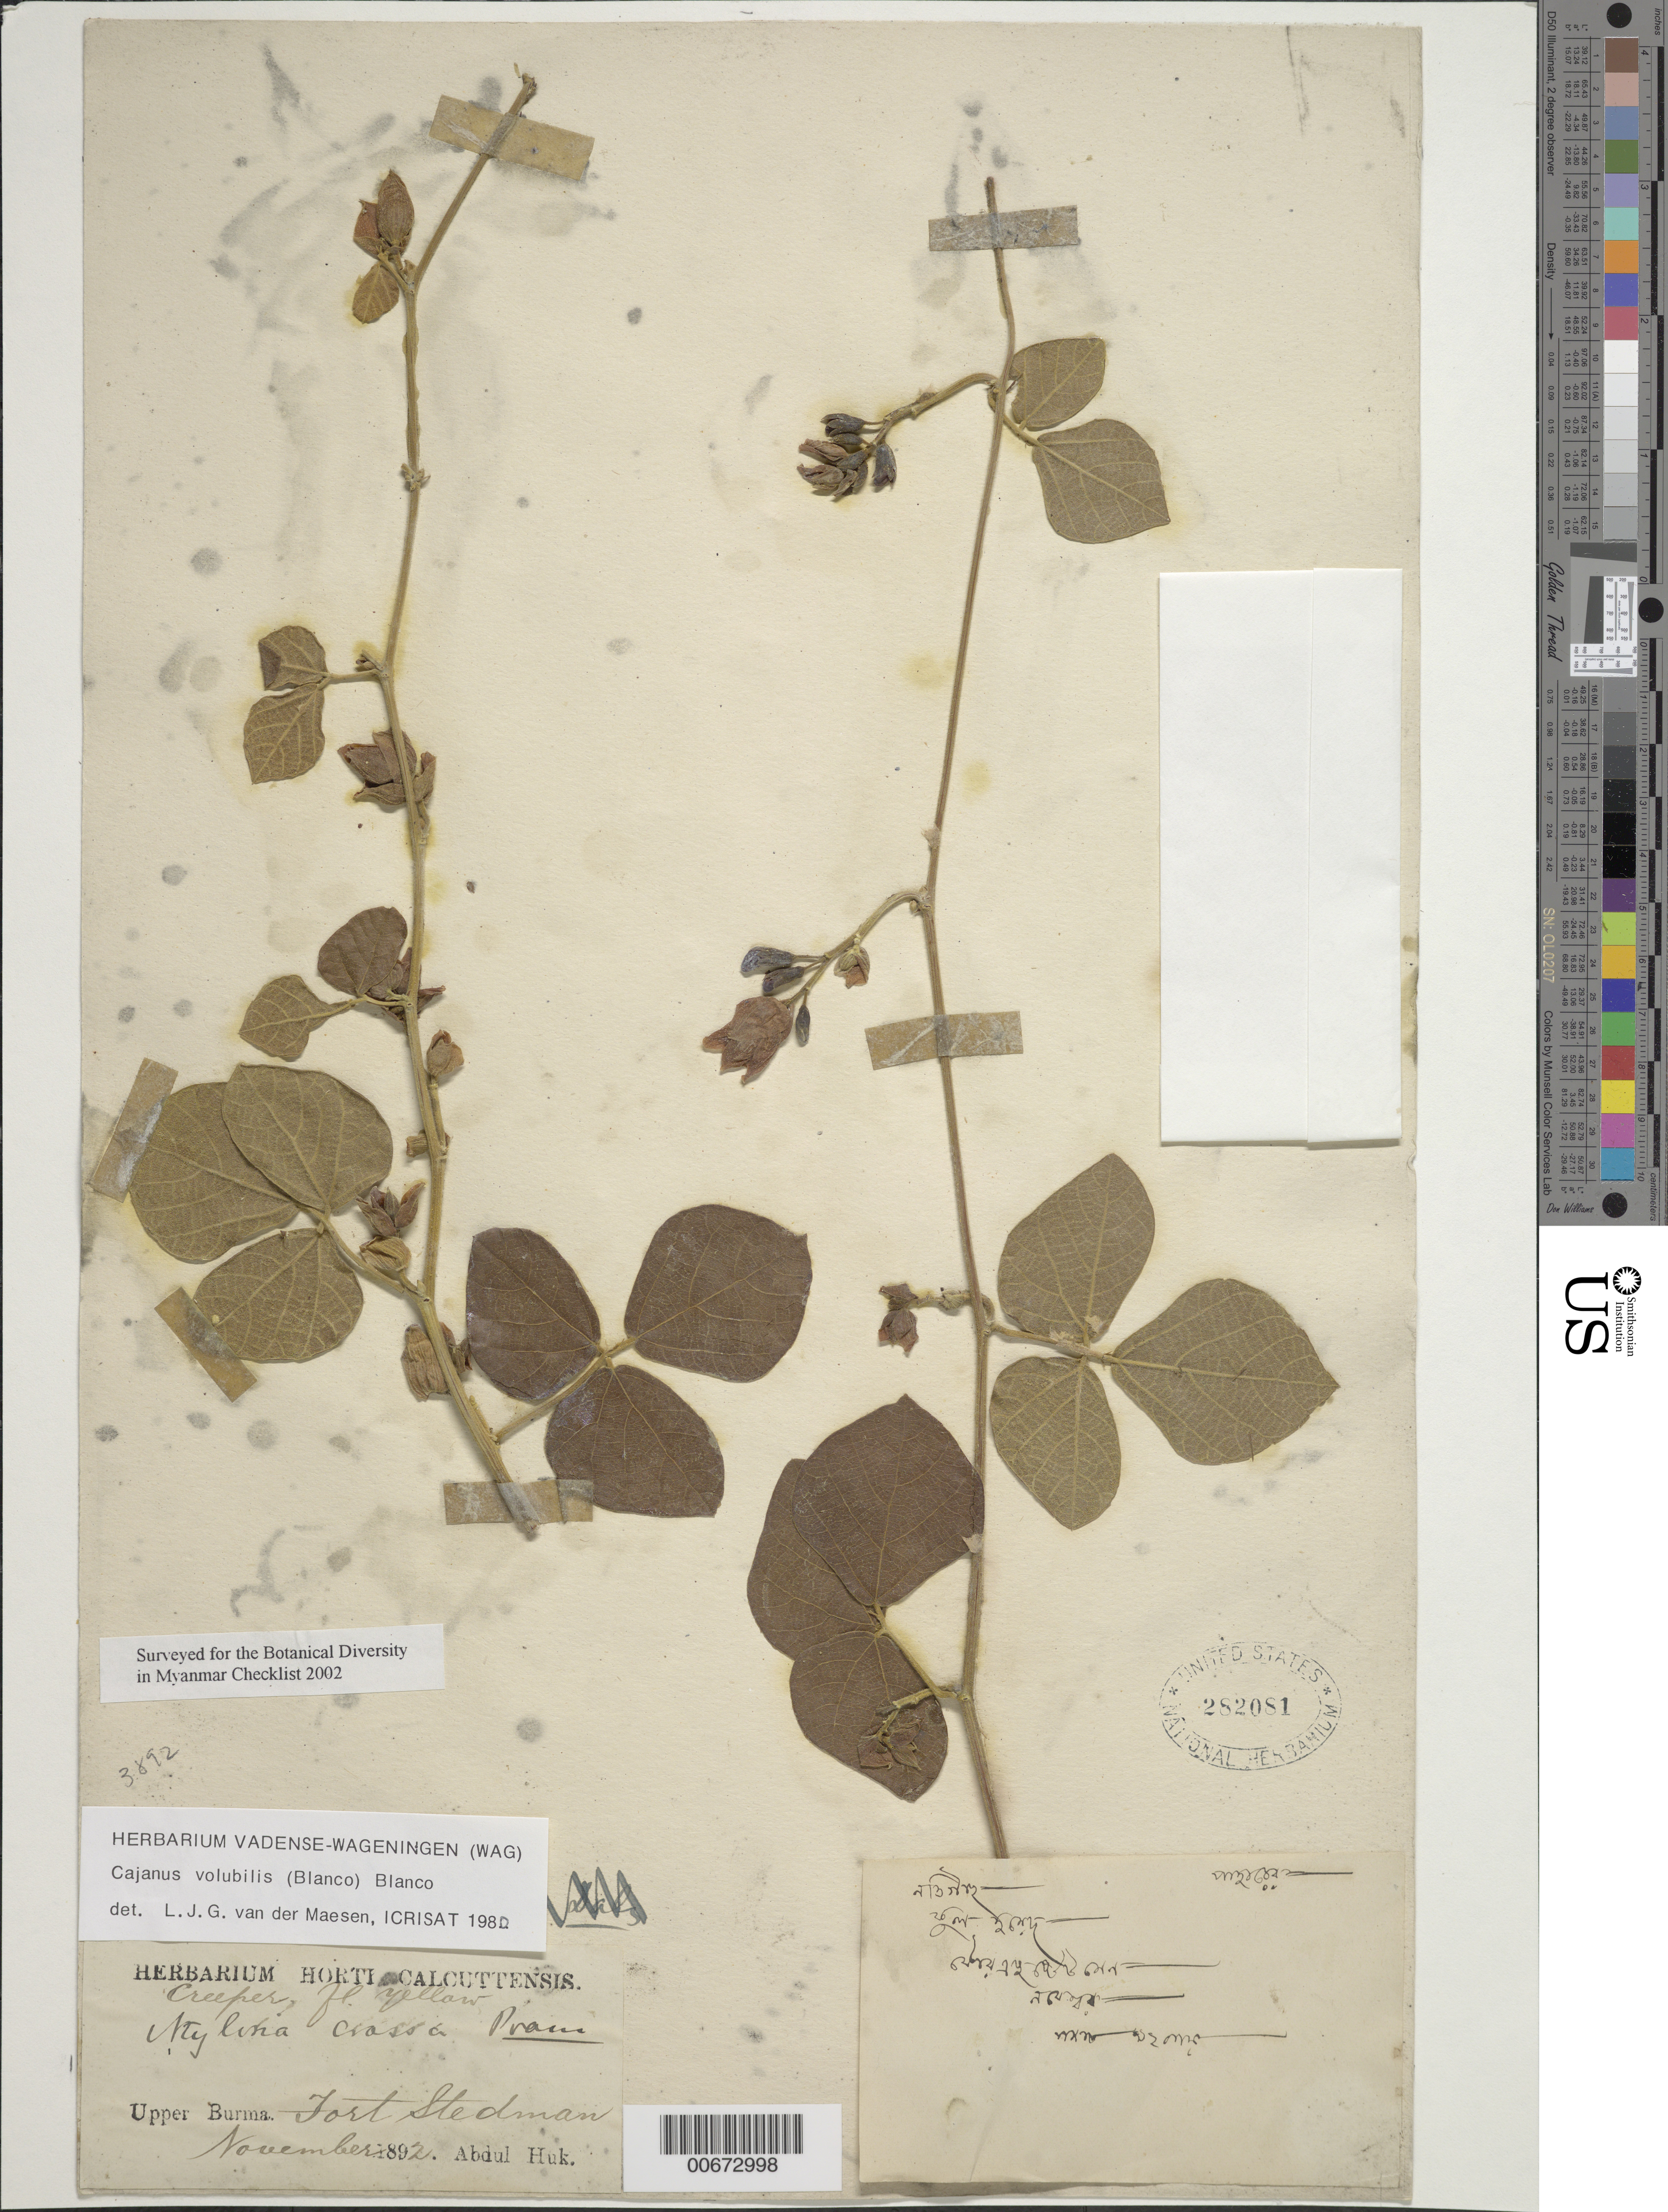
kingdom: Plantae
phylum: Tracheophyta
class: Magnoliopsida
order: Fabales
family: Fabaceae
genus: Cajanus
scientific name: Cajanus volubilis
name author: (Blanco) Blanco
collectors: A. Huk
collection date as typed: Nov 1892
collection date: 1892-11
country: Myanmar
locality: Upper Burma, Fort Stedman.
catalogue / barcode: US 282081